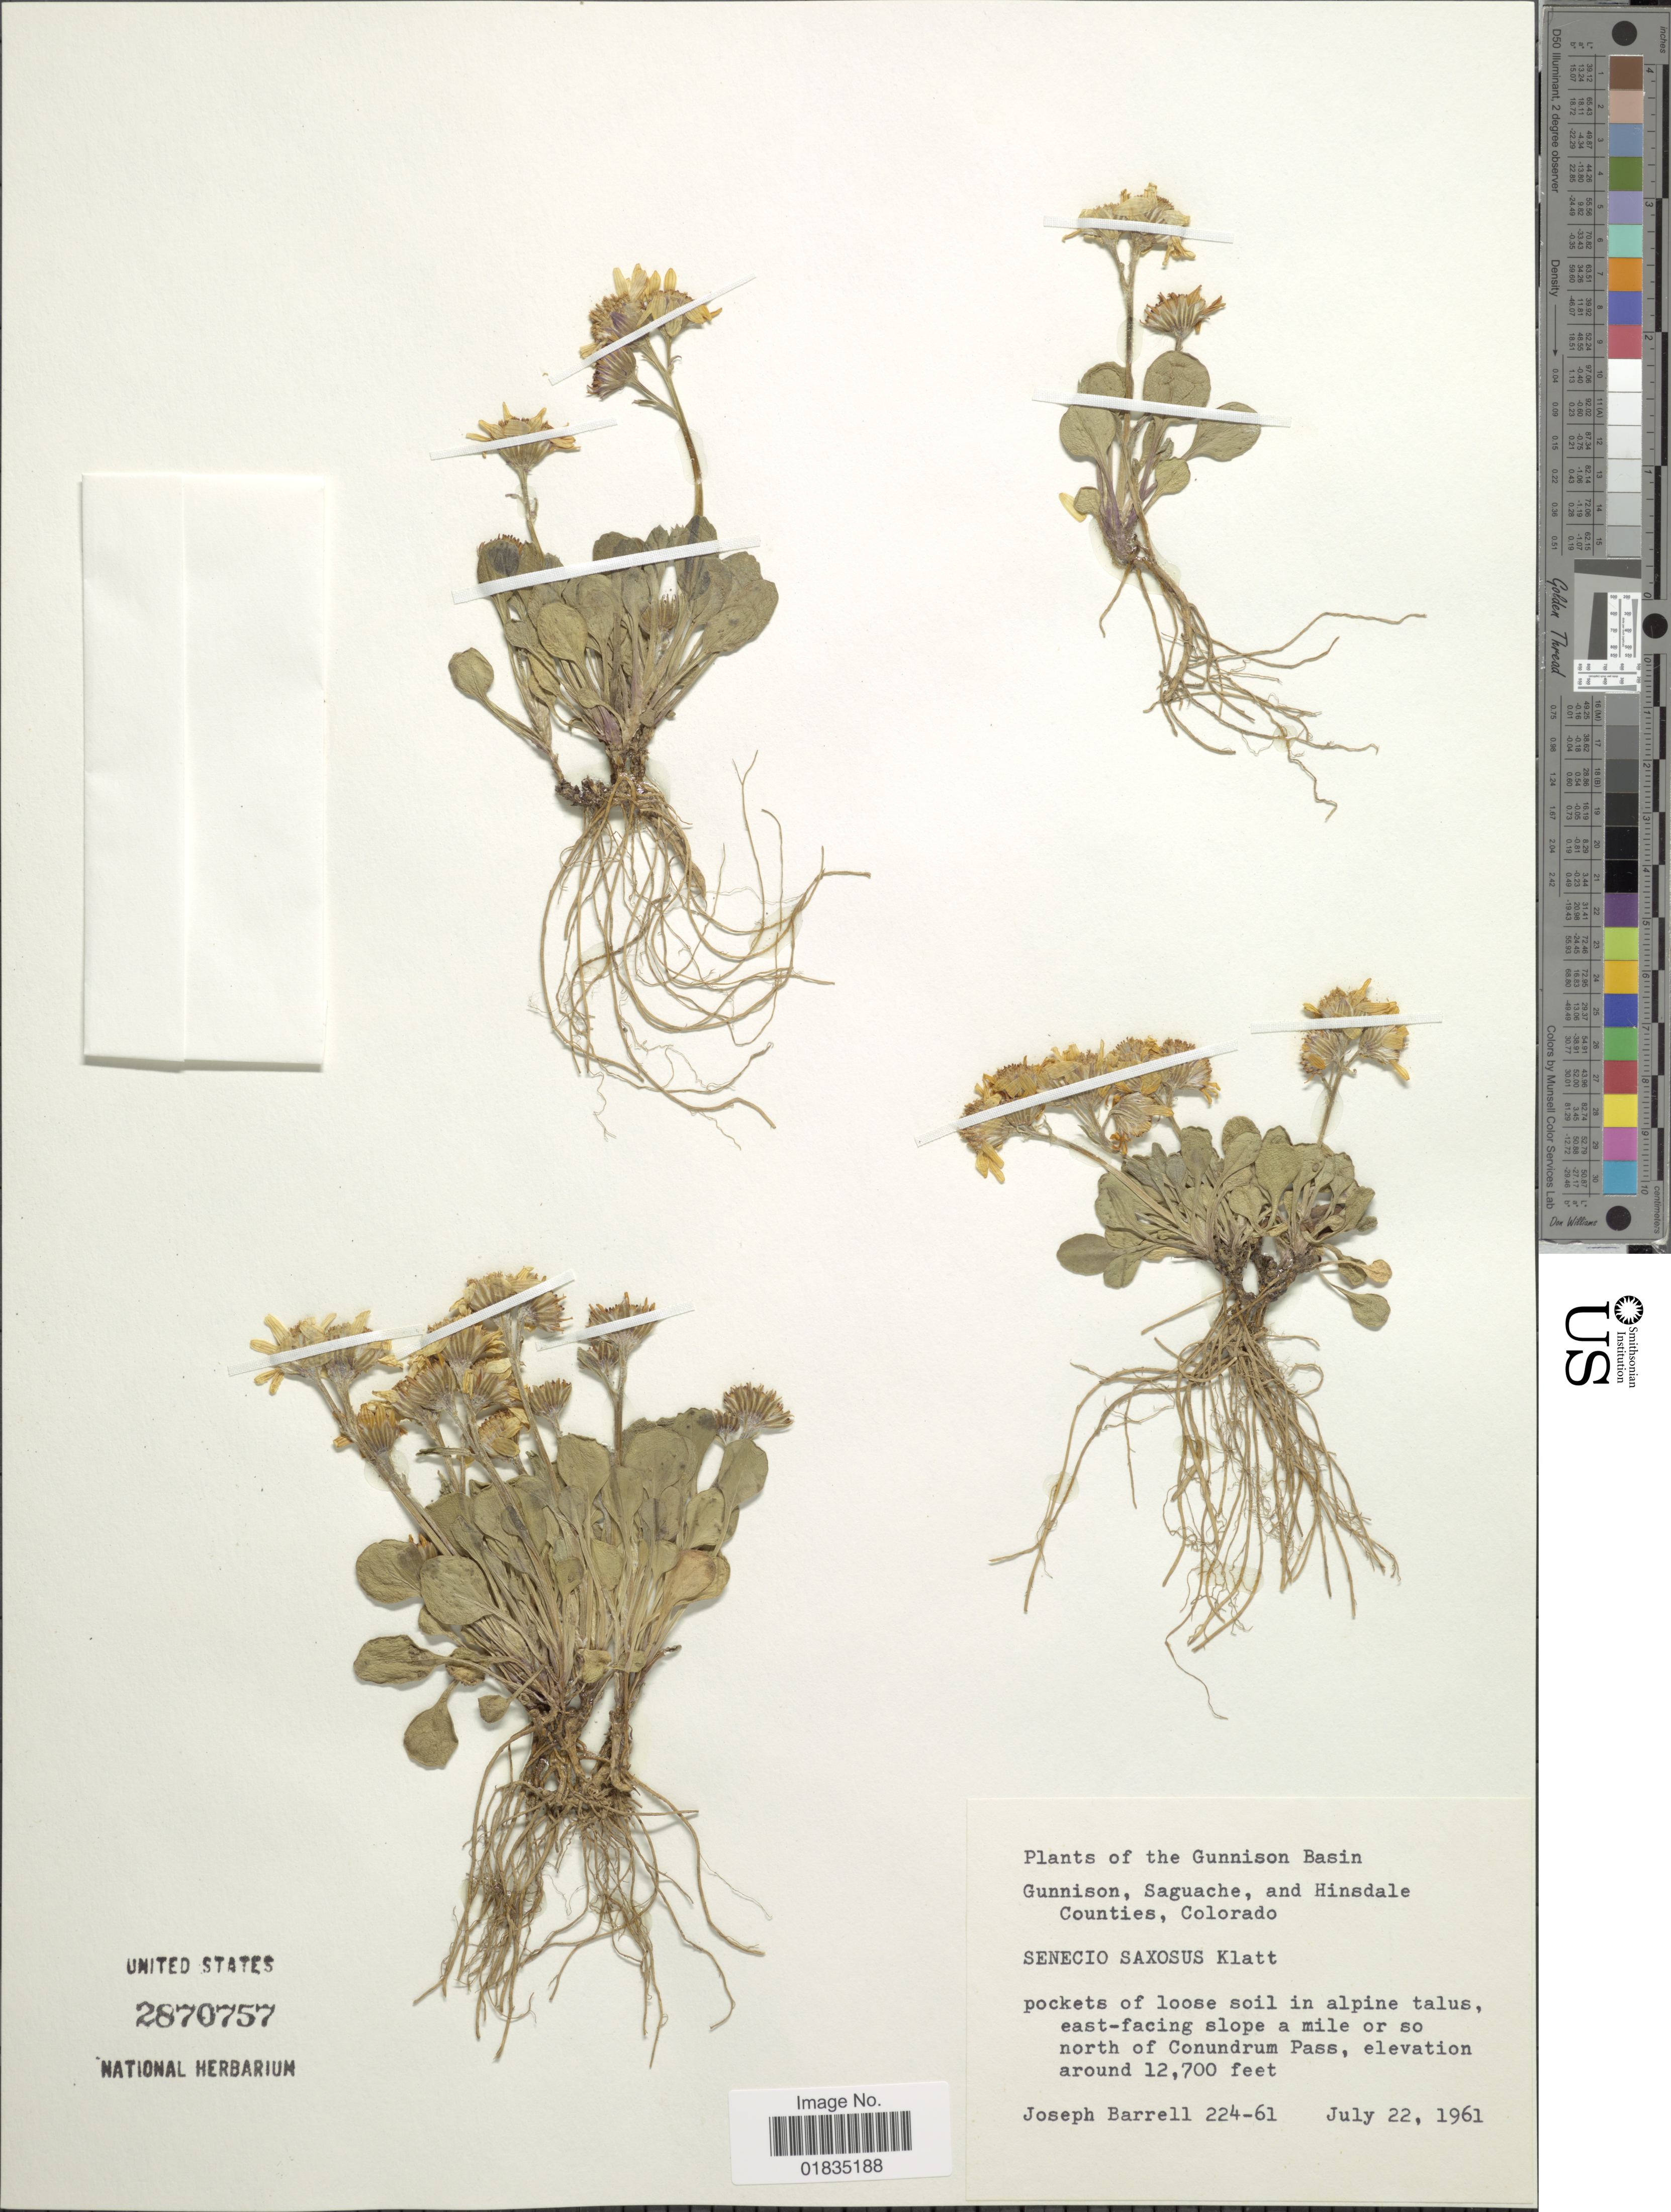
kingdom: Plantae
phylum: Tracheophyta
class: Magnoliopsida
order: Asterales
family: Asteraceae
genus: Packera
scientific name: Packera werneriifolia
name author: (A. Gray) W.A. Weber & Á. Löve ex Trock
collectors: J. Barrell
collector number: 224-61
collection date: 1961-07-22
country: United States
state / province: Colorado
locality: Gunnison, Saguache and Hinsdale Counties, slope a mile or so north of Conundrum Pass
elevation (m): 3871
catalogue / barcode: US 2870757